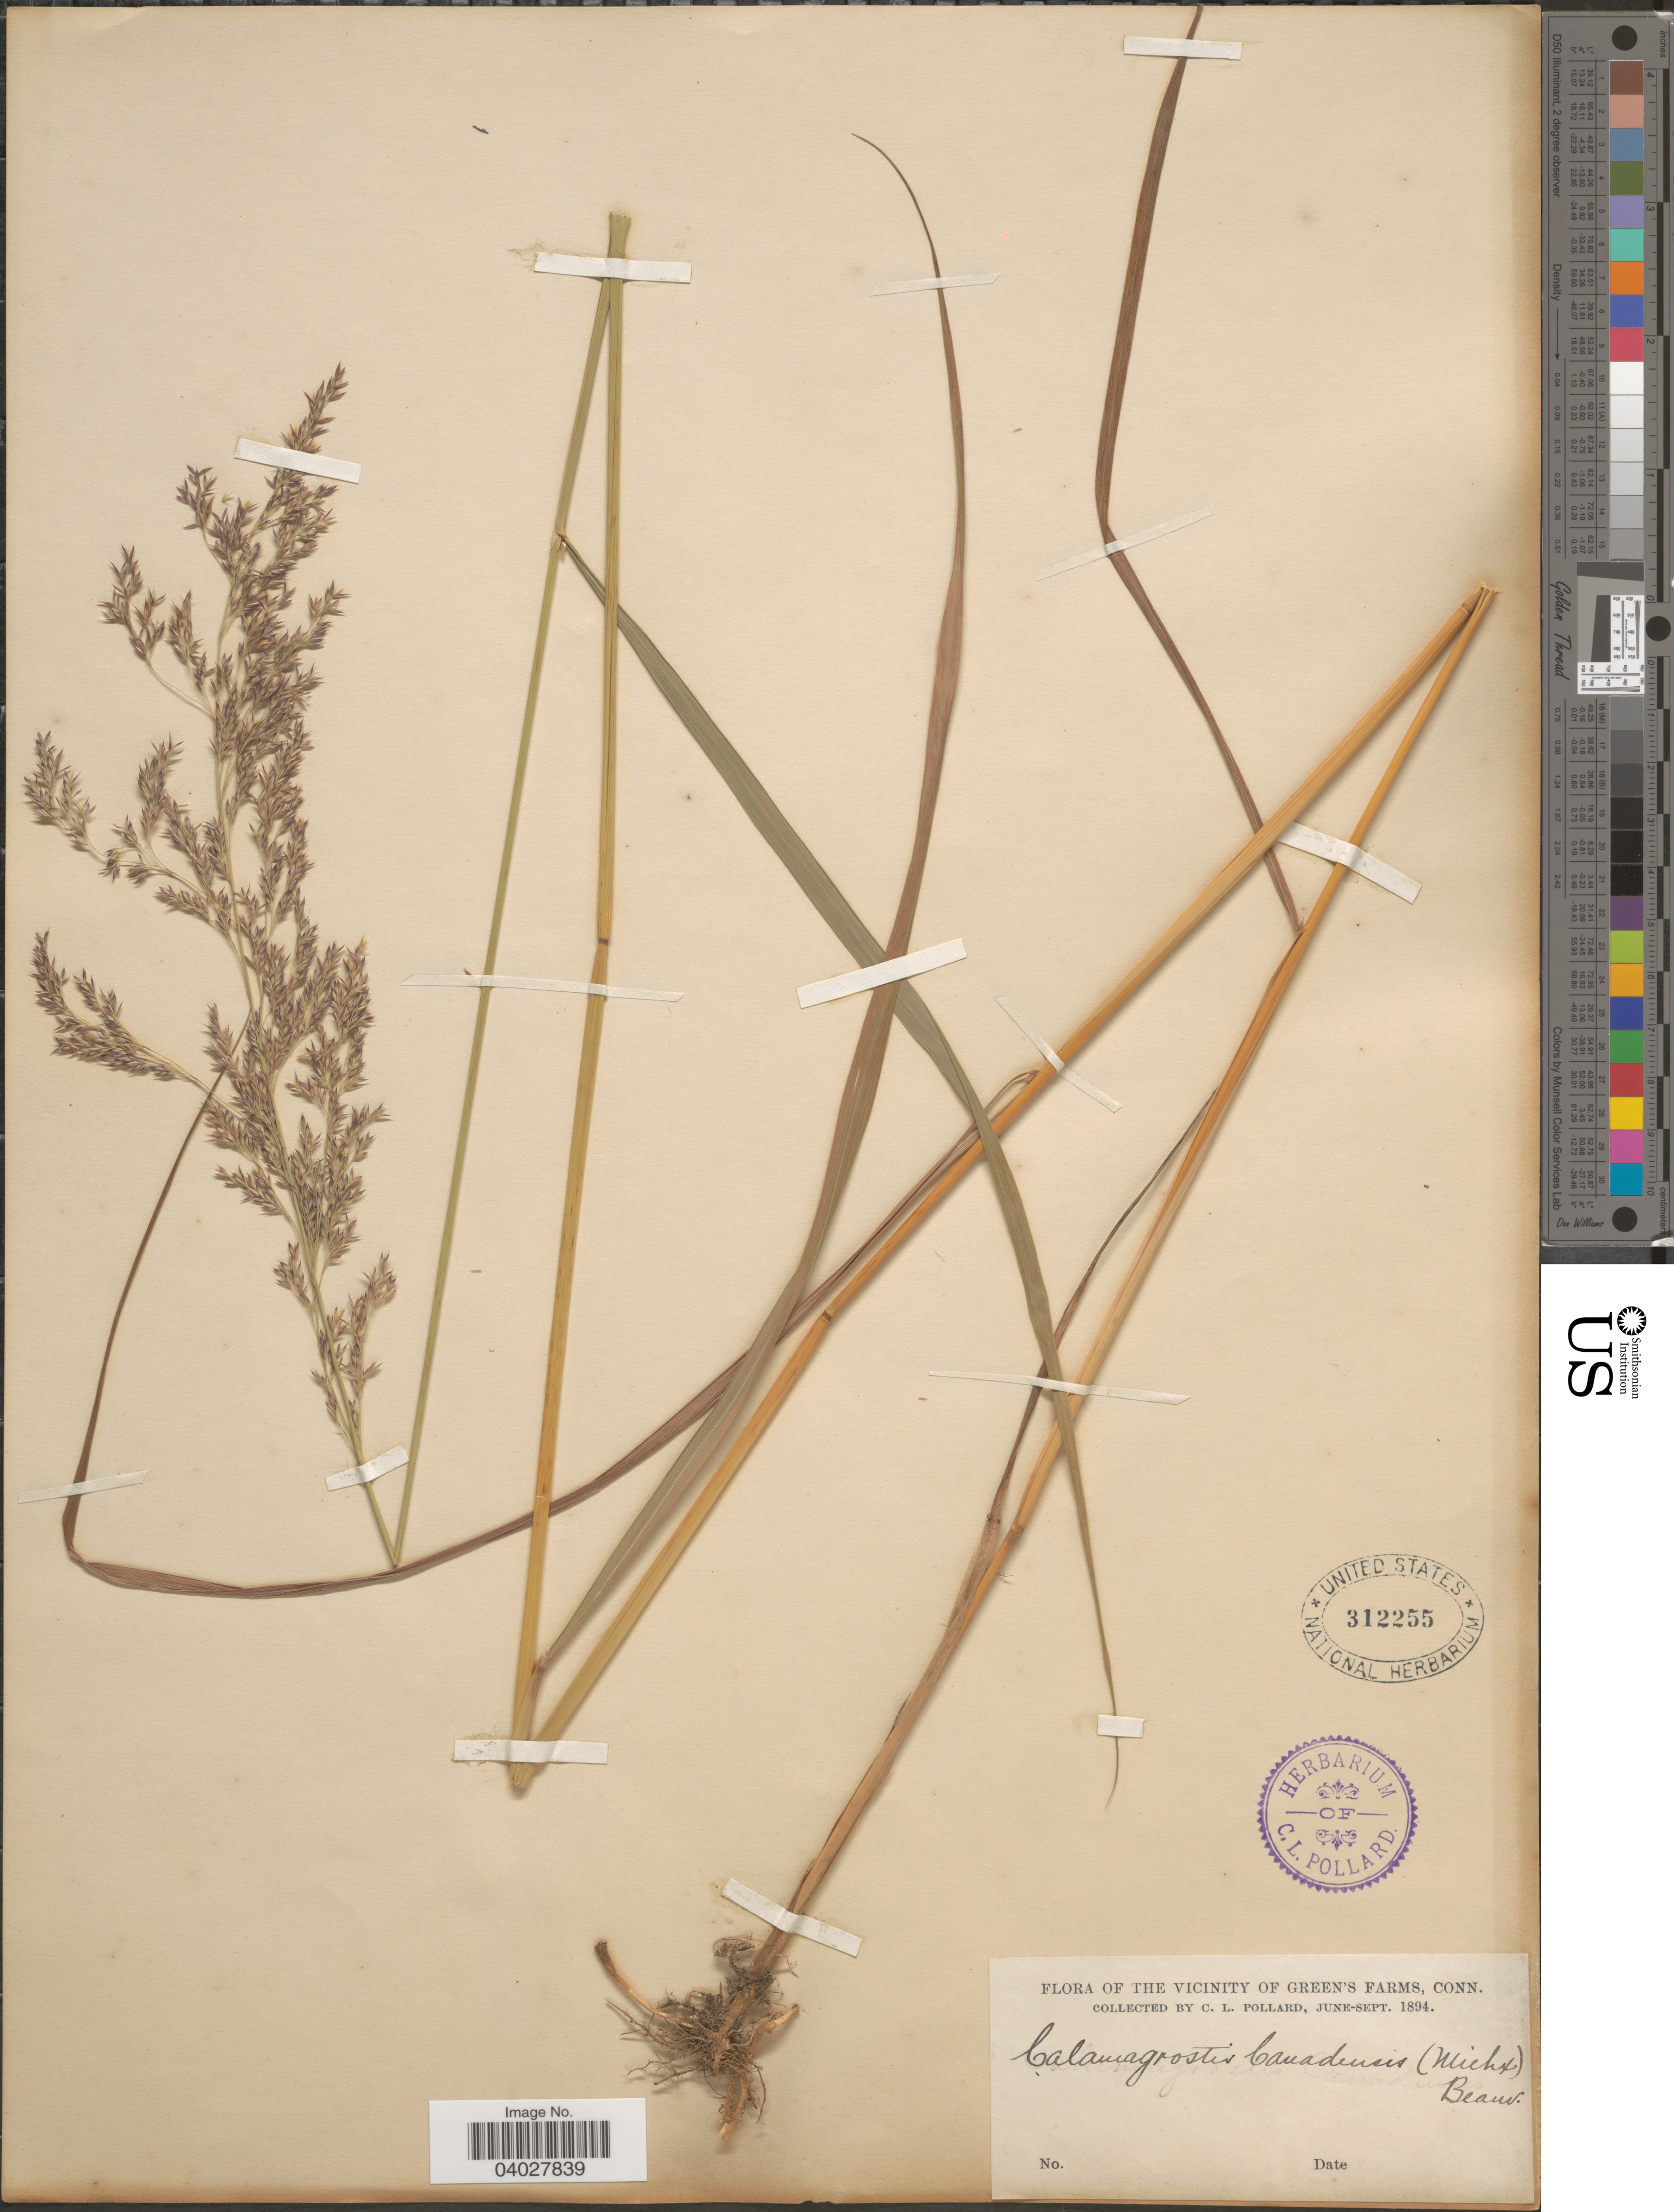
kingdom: Plantae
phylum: Tracheophyta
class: Liliopsida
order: Poales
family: Poaceae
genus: Calamagrostis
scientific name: Calamagrostis canadensis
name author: (Michx.) P. Beauv.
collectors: C. L. Pollard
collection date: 1894-06/1894-09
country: United States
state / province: Connecticut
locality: The vicinity of Green's Farms.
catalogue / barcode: US 312255